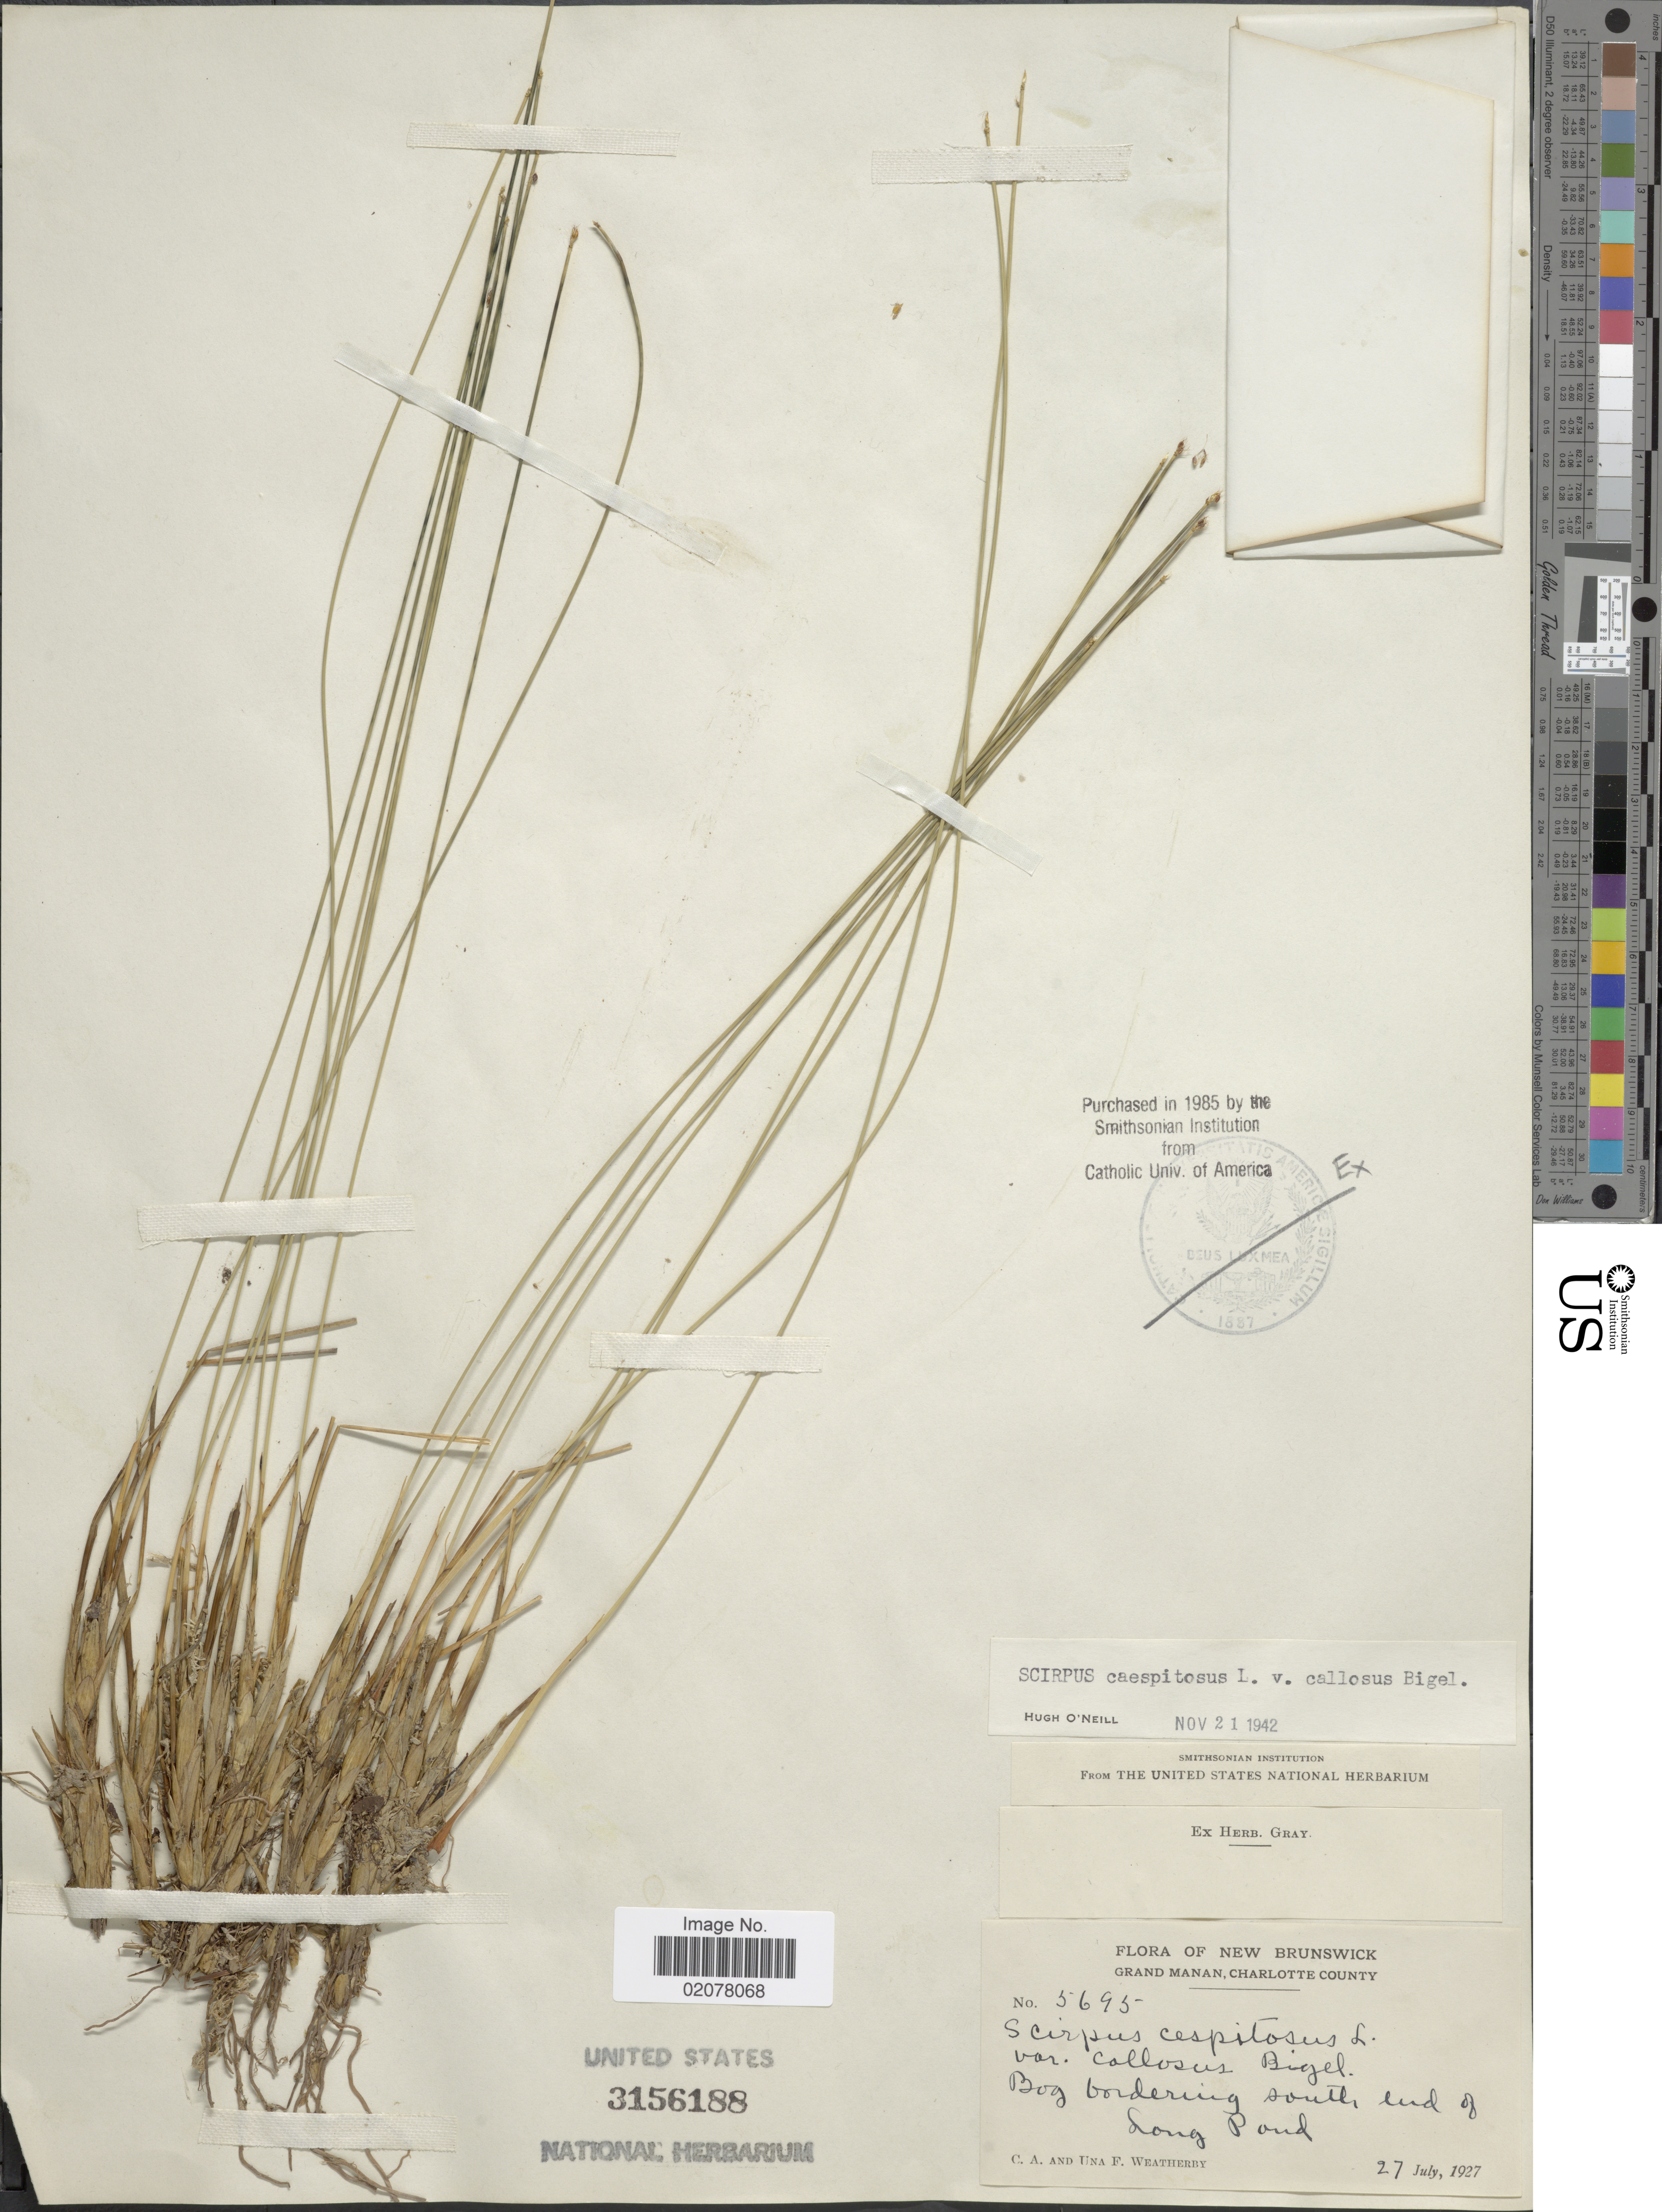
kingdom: Plantae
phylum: Tracheophyta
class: Liliopsida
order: Poales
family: Cyperaceae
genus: Trichophorum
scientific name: Trichophorum cespitosum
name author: (L.) Hartm.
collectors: C. A. Weatherby & U. Weatherby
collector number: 5595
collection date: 1927-07-27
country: Canada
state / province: New Brunswick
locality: Grand Manan, Charlotte County. Bog bordering south end of Long Pond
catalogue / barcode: US 3156188